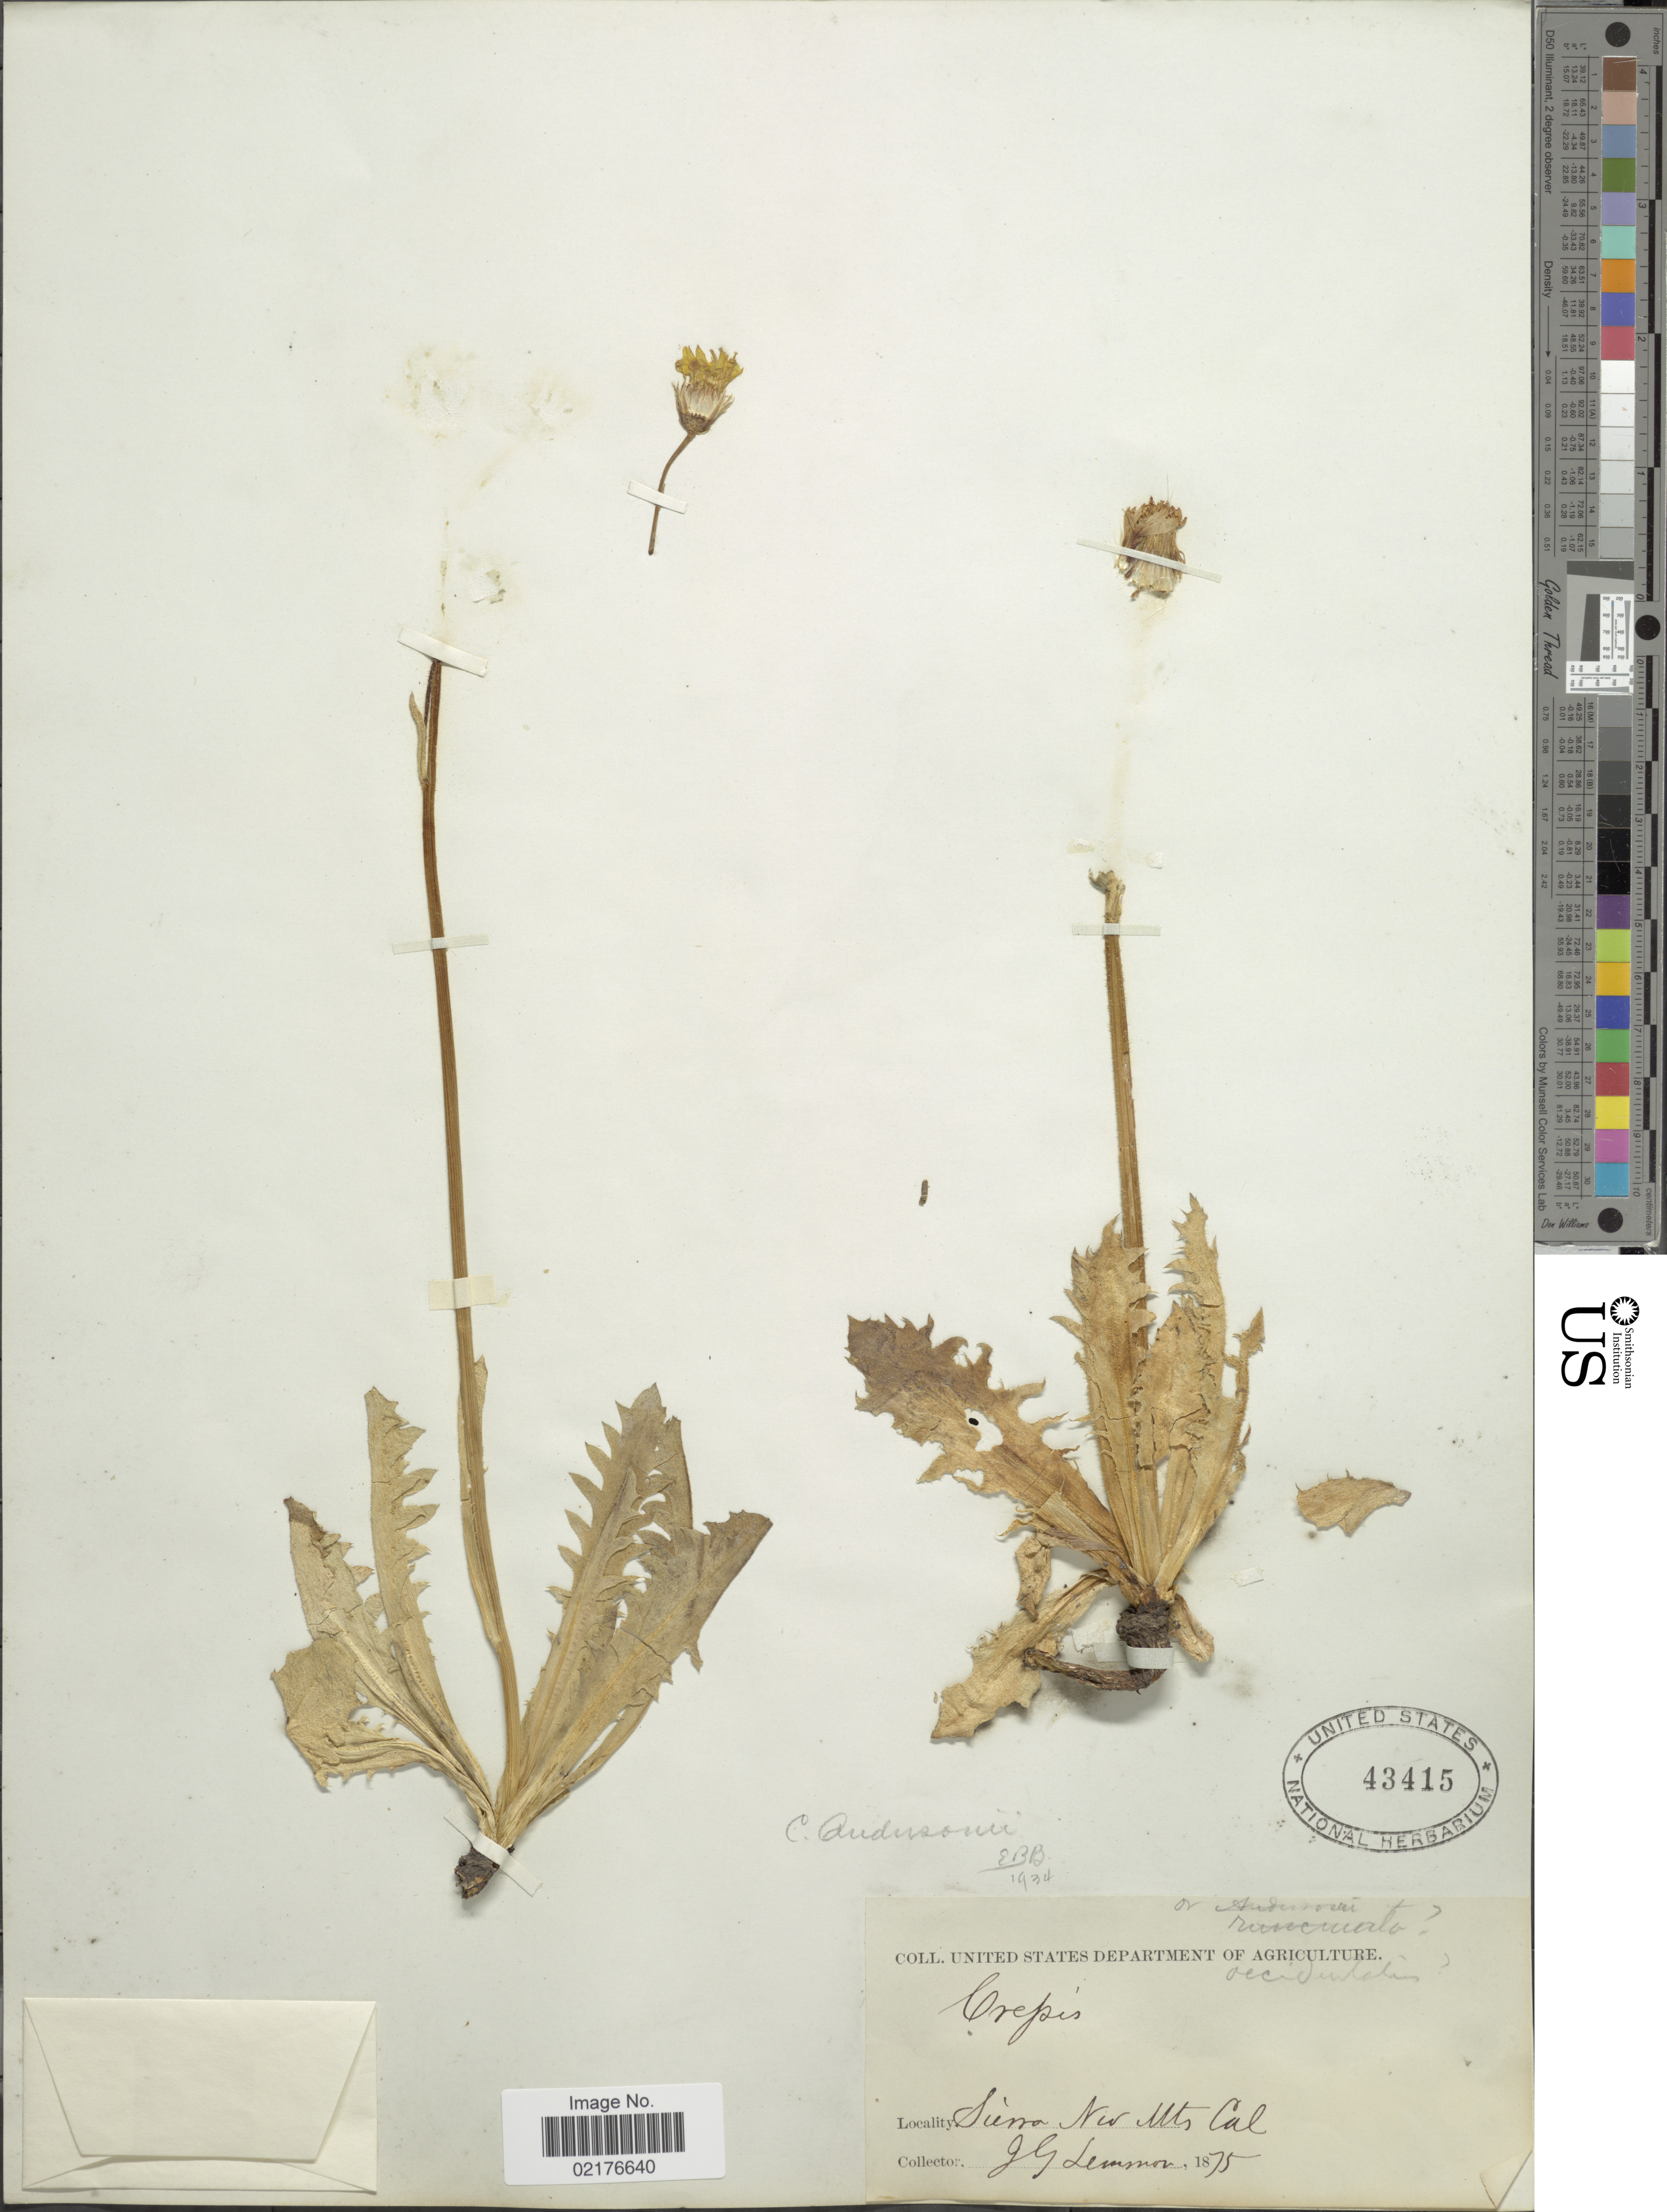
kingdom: Plantae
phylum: Tracheophyta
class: Magnoliopsida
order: Asterales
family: Asteraceae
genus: Crepis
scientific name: Crepis runcinata subsp. andersonii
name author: (A. Gray) Babc. & Stebbins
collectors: J. Lemmon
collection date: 1875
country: United States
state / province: California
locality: Sierra Nev Mts., Cal.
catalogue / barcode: US 43415